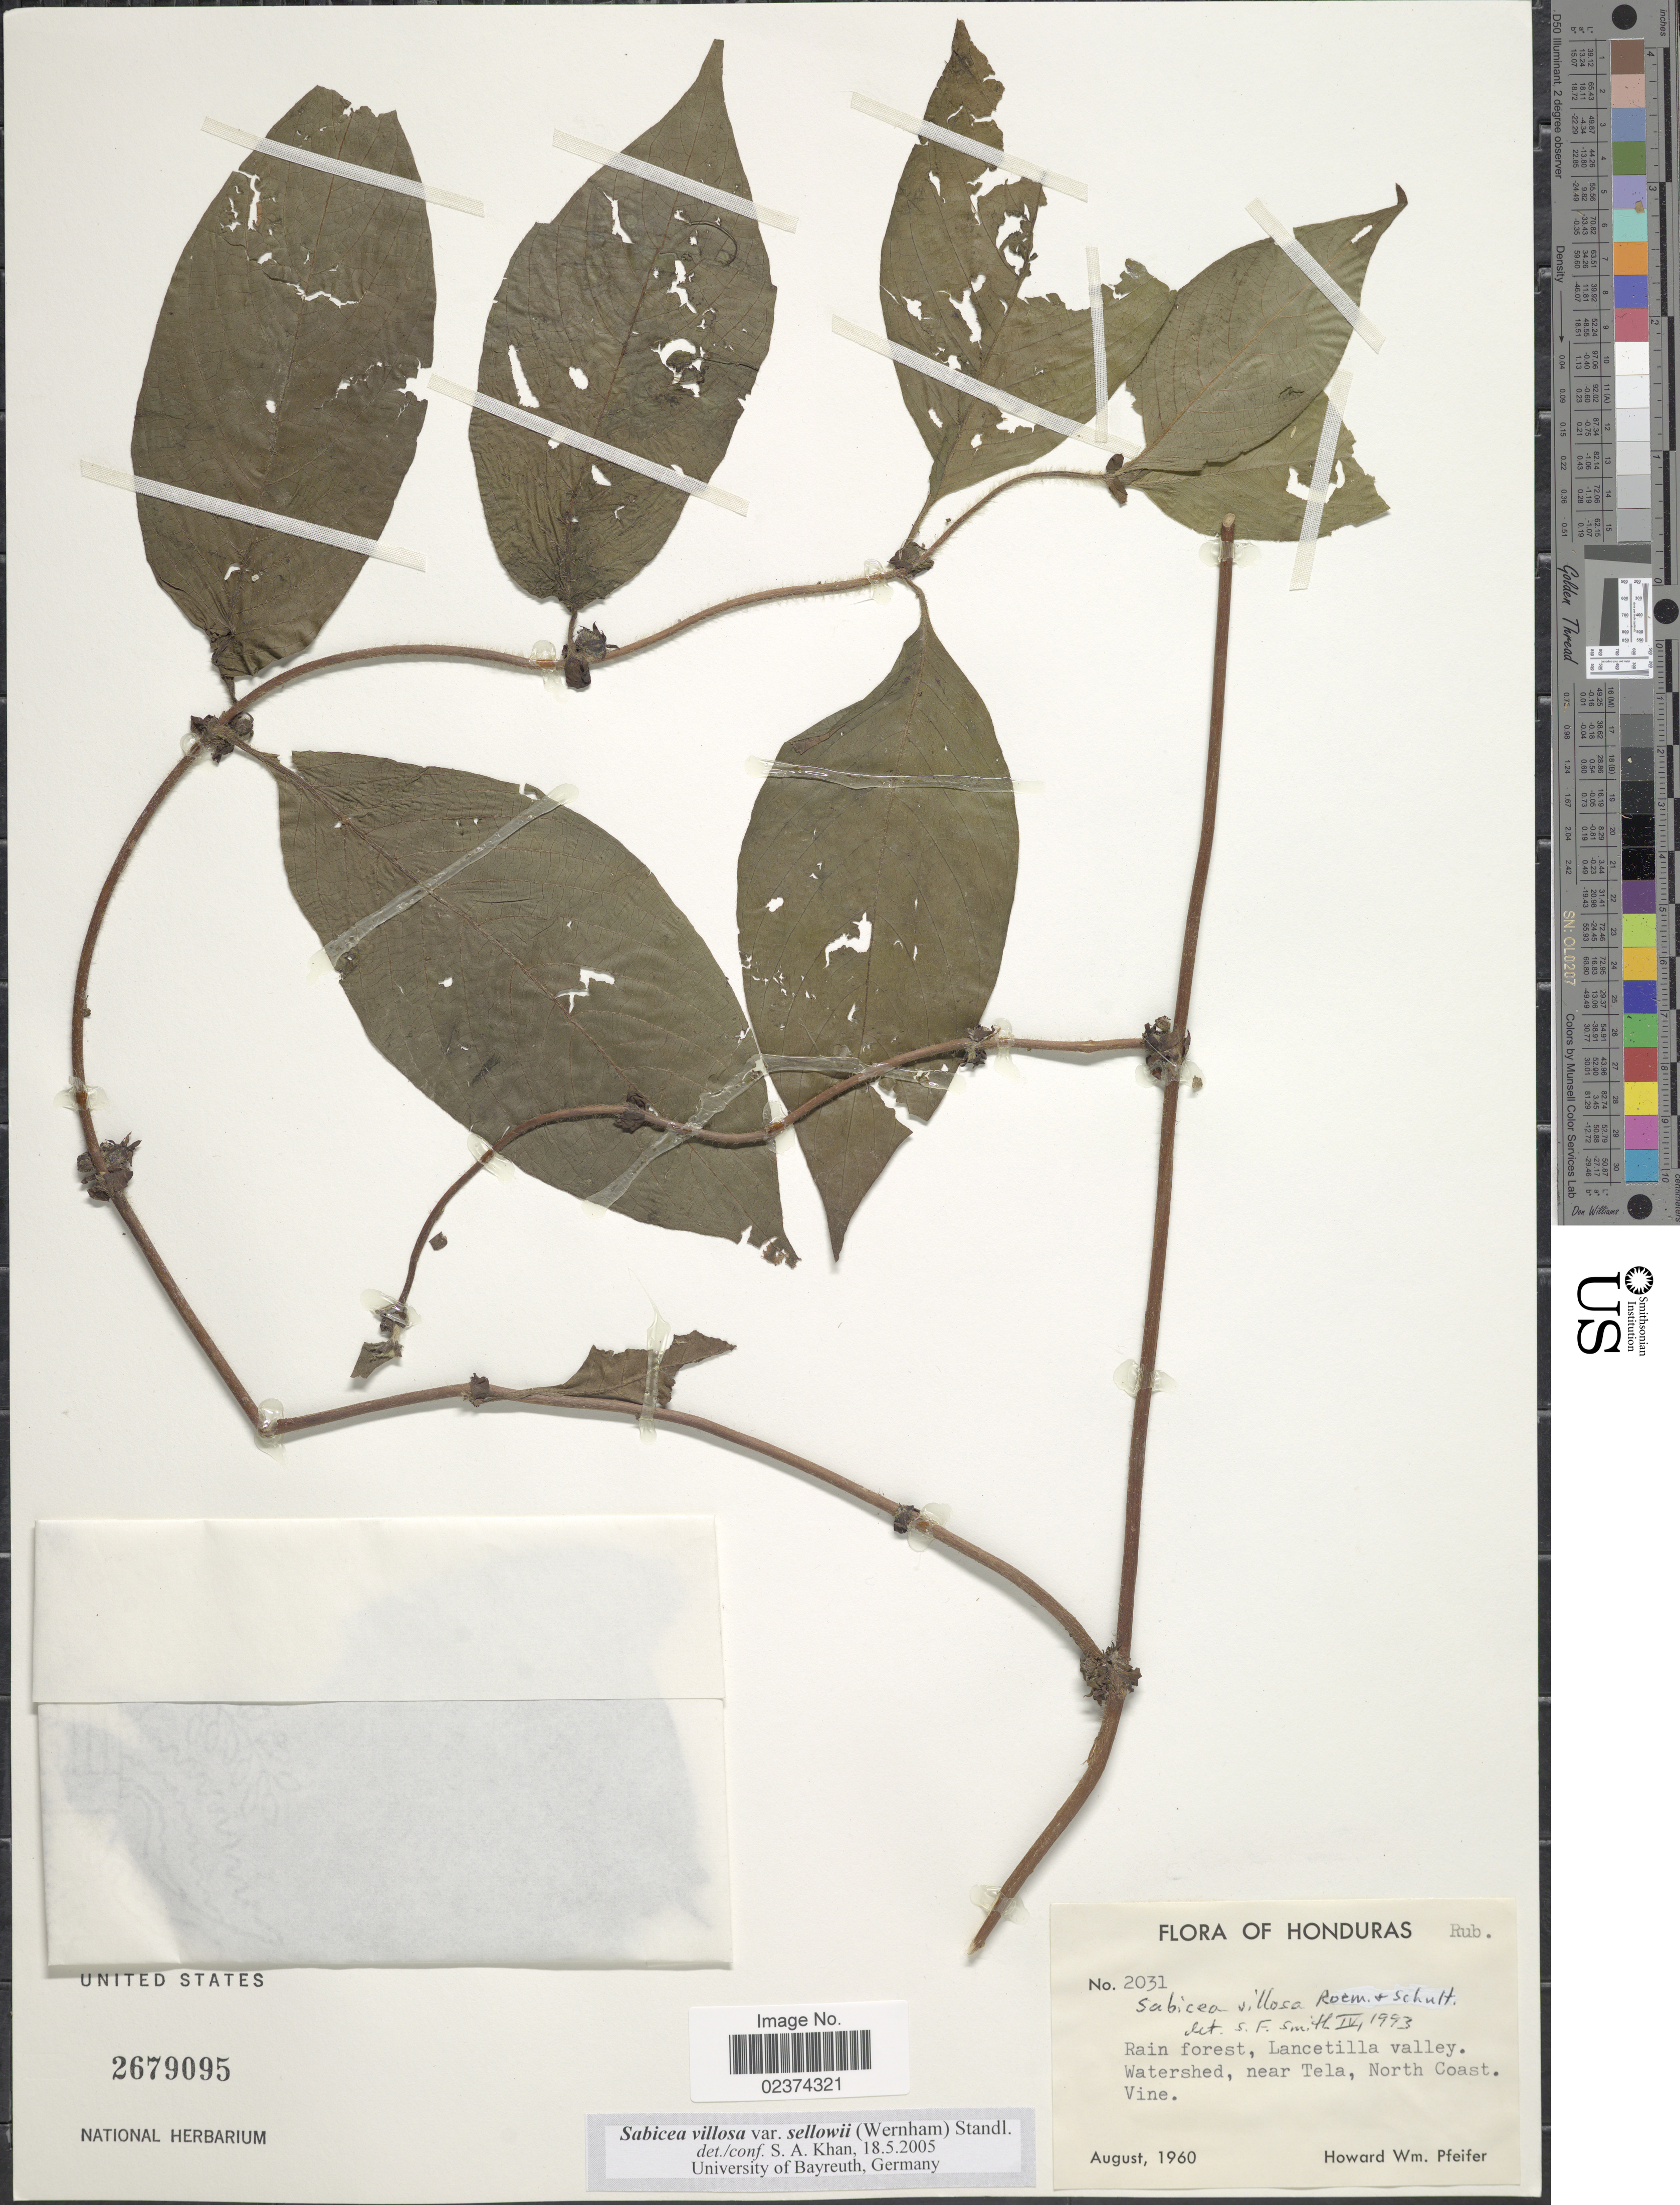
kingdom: Plantae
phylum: Tracheophyta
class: Magnoliopsida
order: Gentianales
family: Rubiaceae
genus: Sabicea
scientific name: Sabicea hirsuta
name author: Kunth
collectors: H. W. Pfeifer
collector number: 2031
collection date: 1960-08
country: Honduras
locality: Rain forest, Lancetilla valley. Watershed, near Tela, North Coast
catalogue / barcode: US 2679095